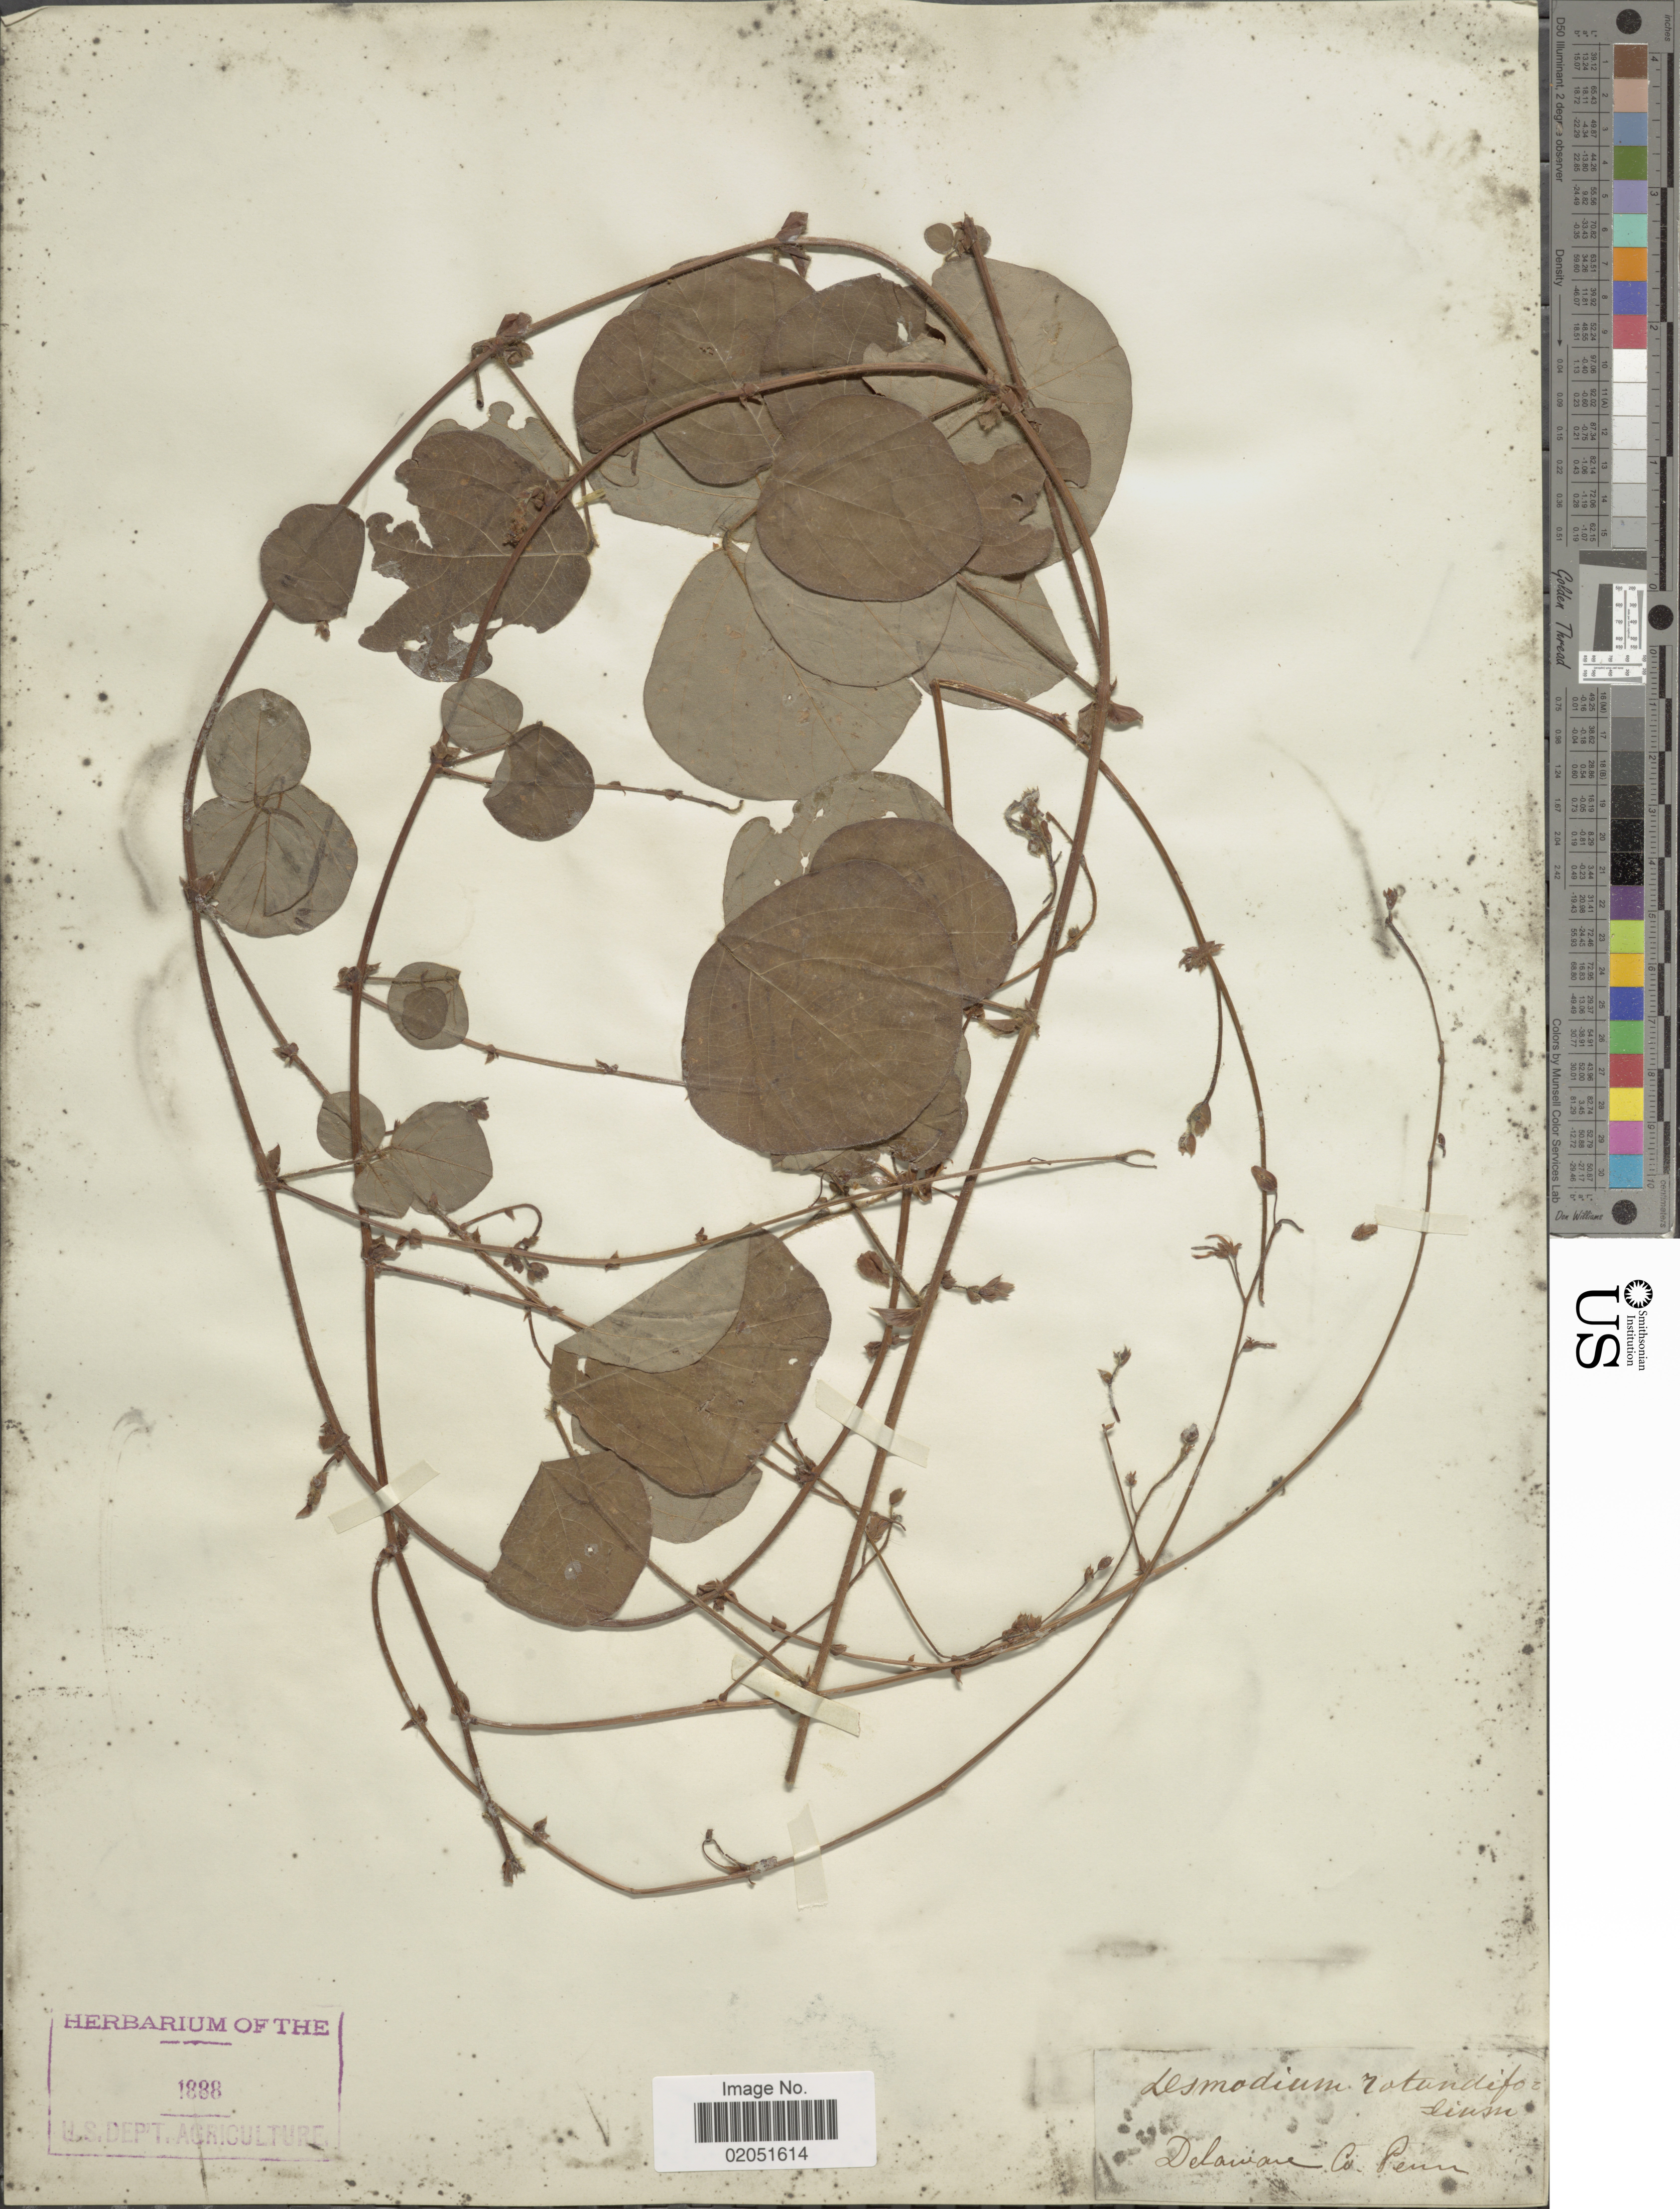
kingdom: Plantae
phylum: Tracheophyta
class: Magnoliopsida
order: Fabales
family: Fabaceae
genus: Desmodium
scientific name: Desmodium rotundifolium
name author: DC.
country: United States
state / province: Pennsylvania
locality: Delaware Co., Penn